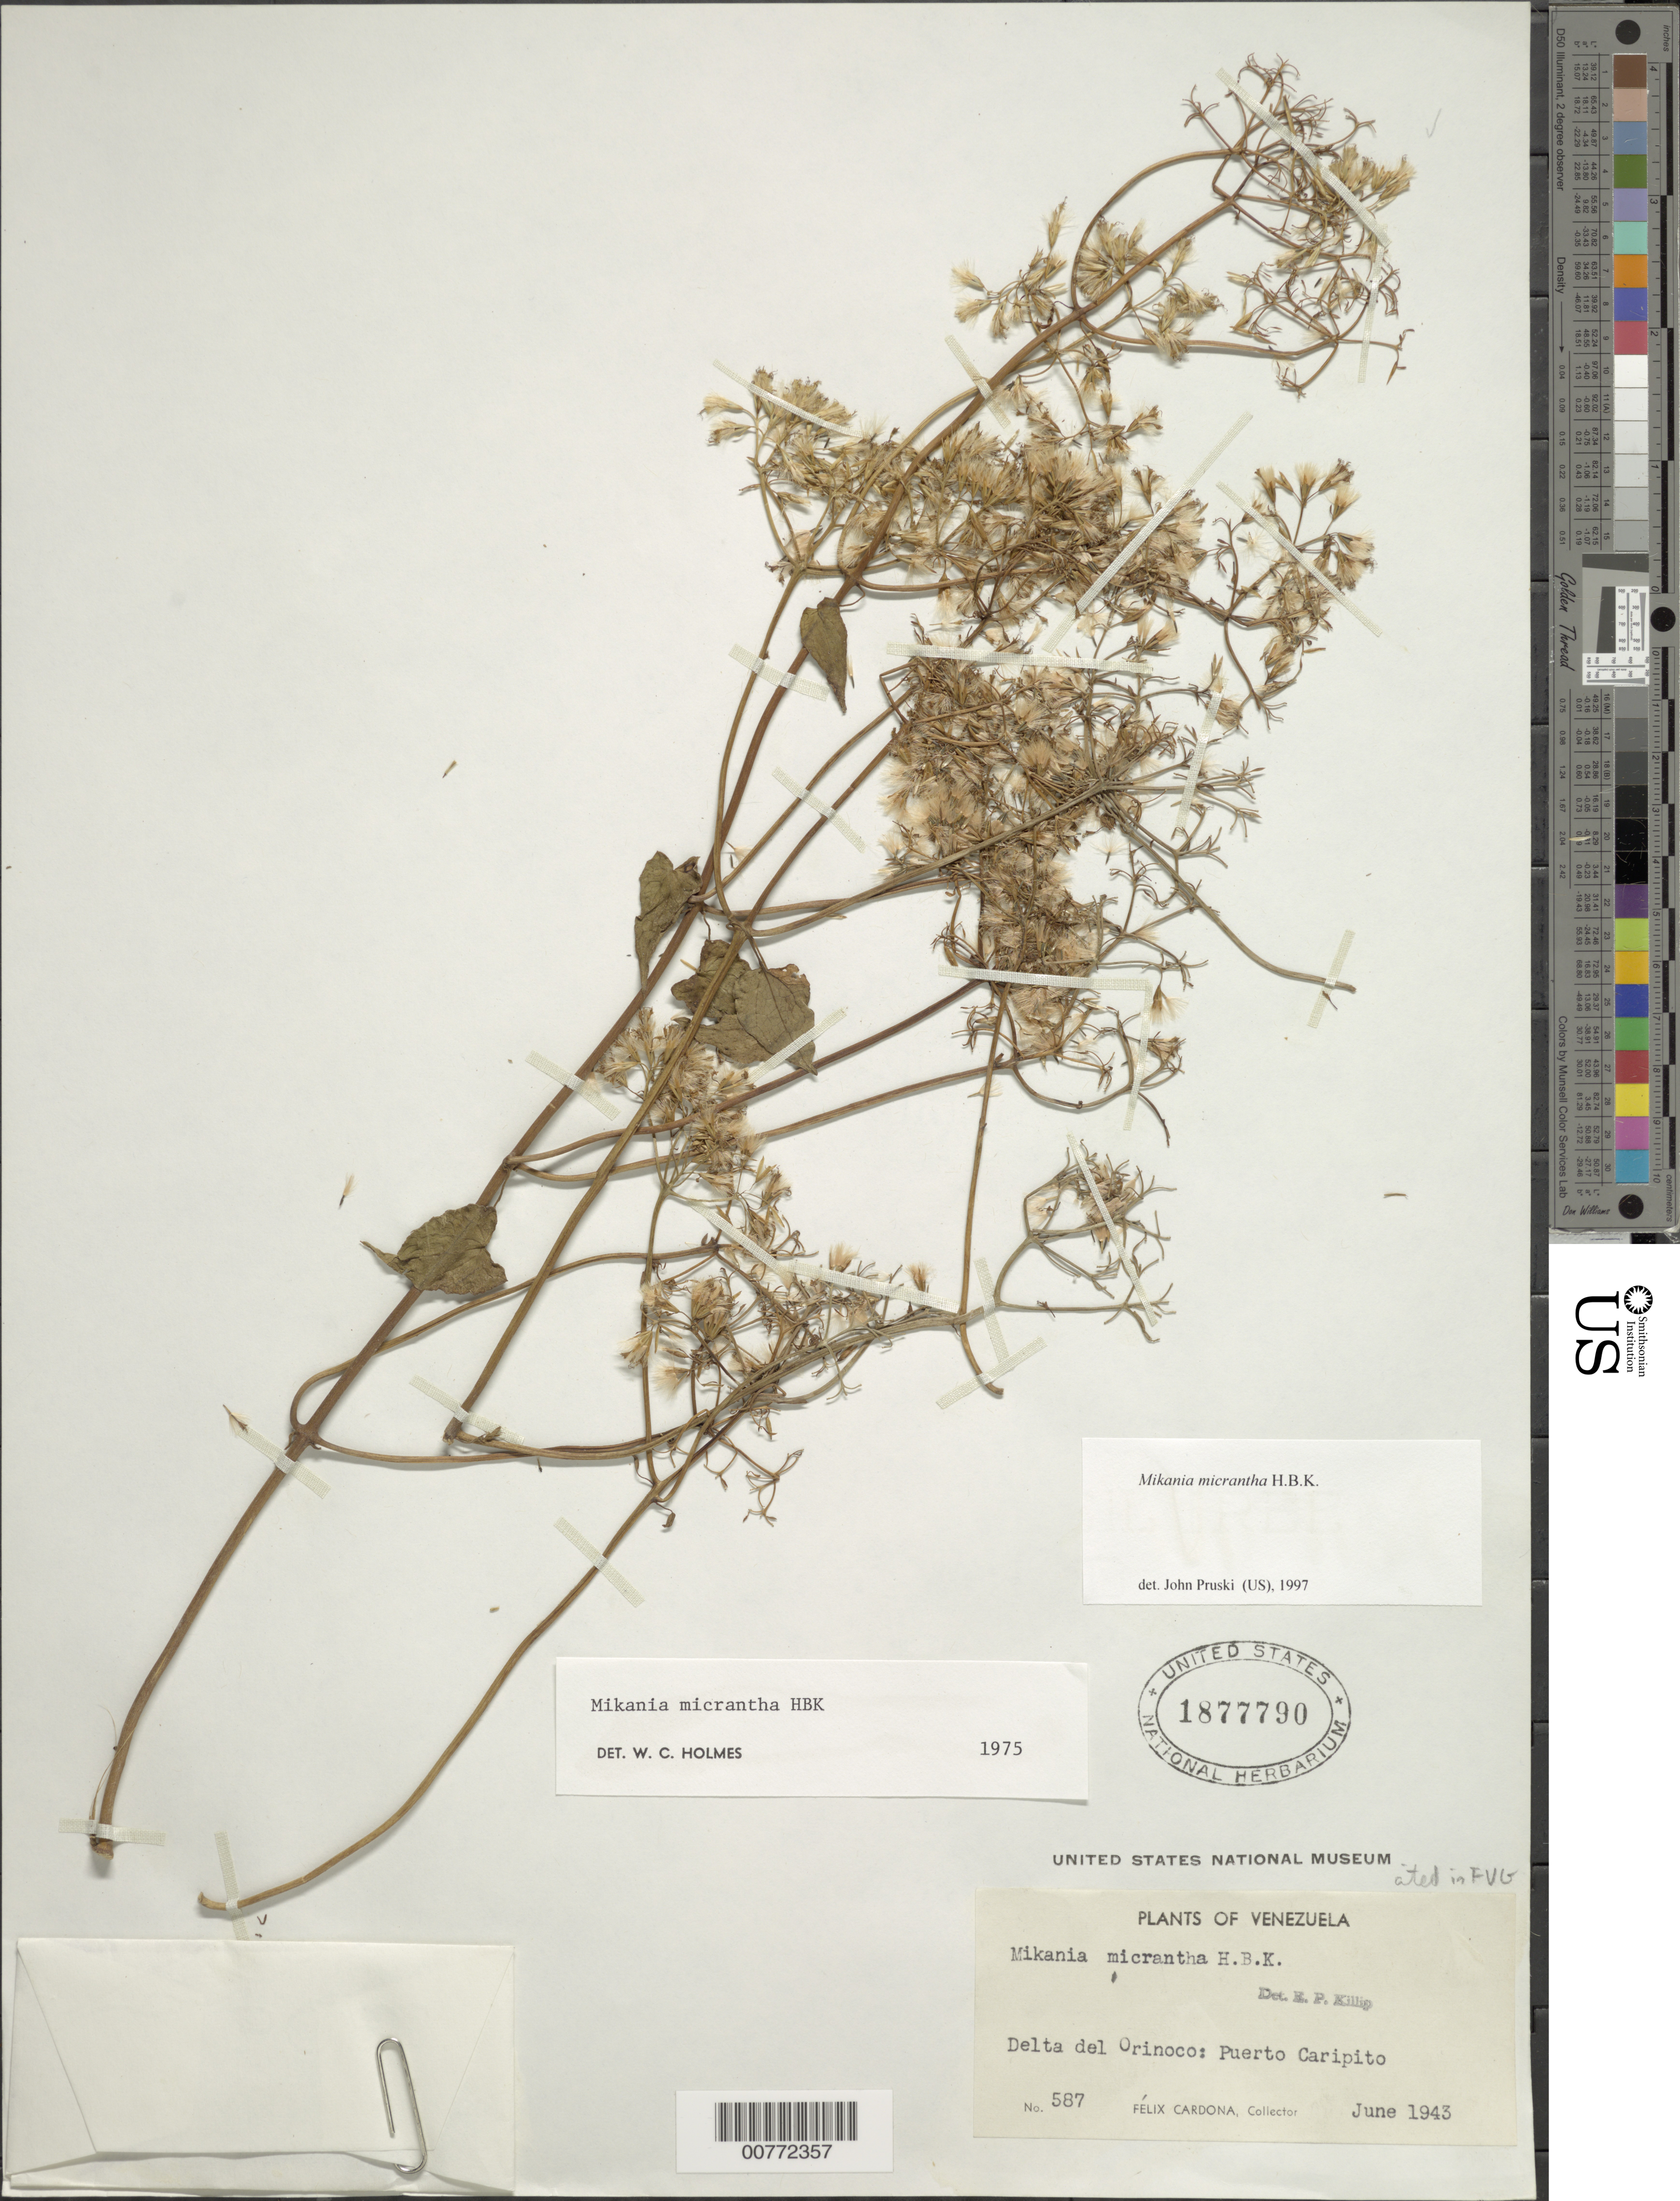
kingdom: Plantae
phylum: Tracheophyta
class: Magnoliopsida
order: Asterales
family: Asteraceae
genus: Mikania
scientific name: Mikania micrantha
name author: Kunth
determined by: Holmes, W. C.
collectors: F. Cardona Puig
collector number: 587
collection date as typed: Jun-43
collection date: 1943-06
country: Venezuela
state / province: Delta Amacuro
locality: Delta del Orinoco, Puerto Caripito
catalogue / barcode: US 1877790